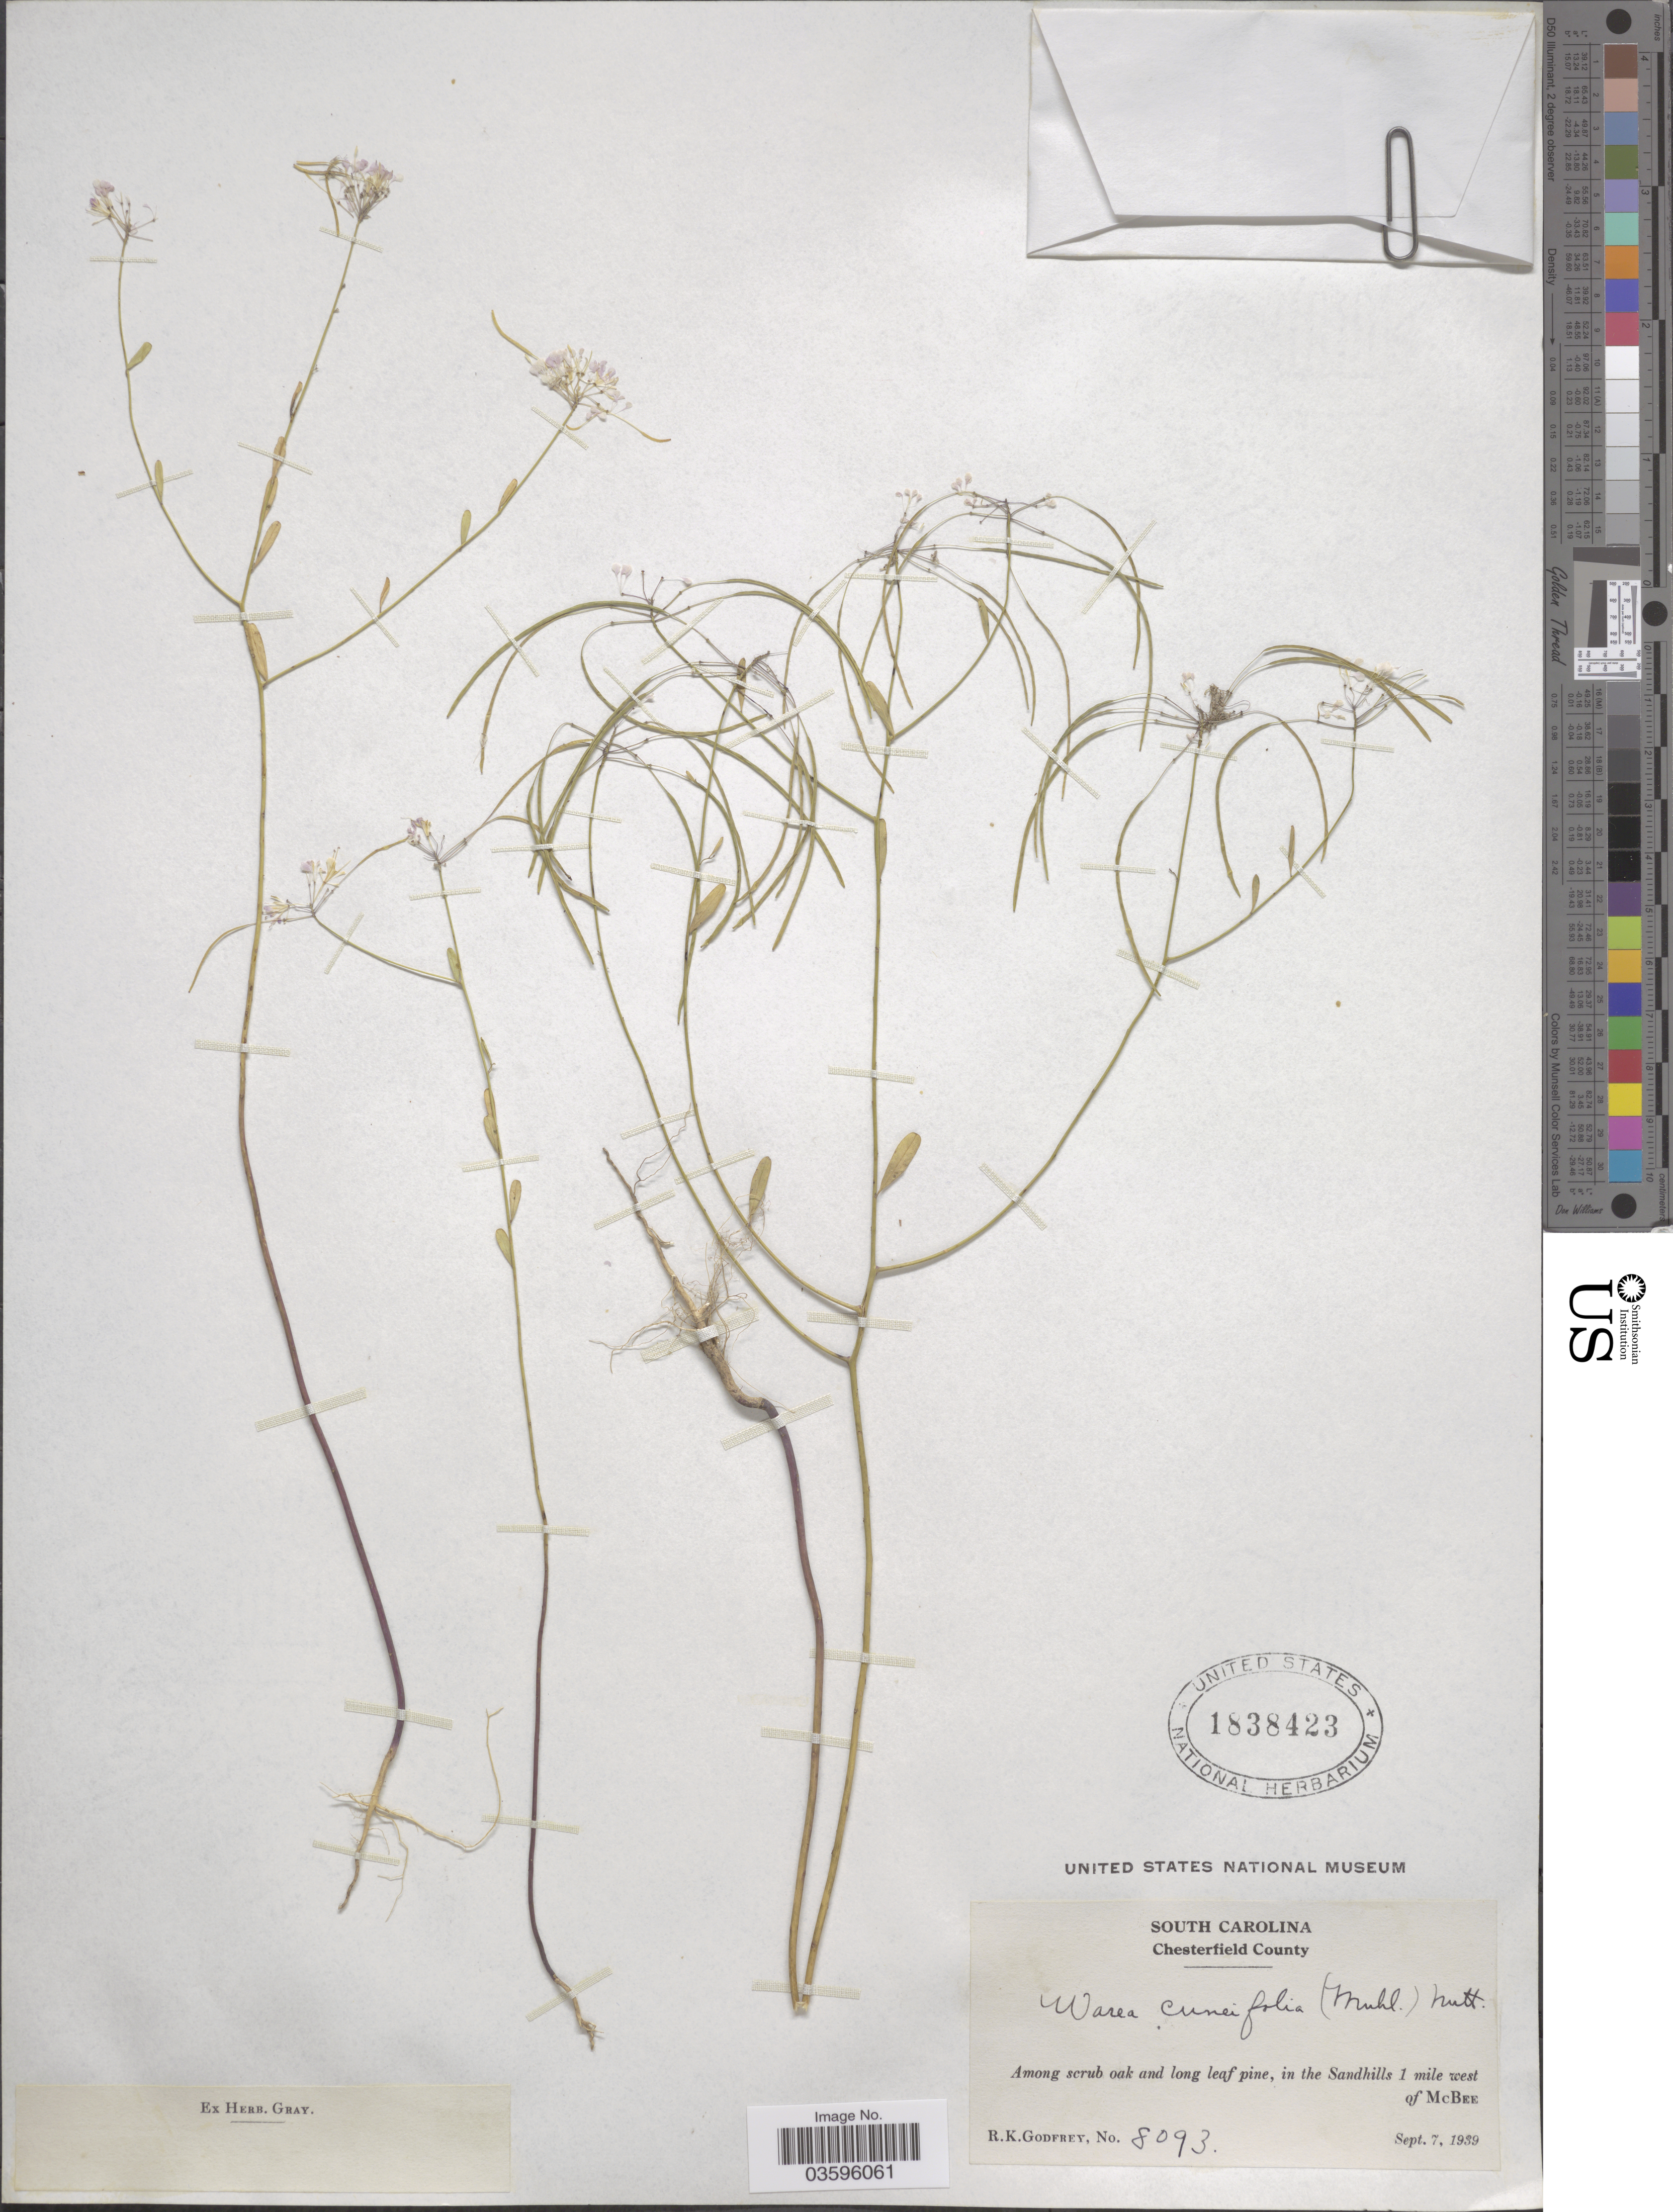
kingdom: Plantae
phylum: Tracheophyta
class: Magnoliopsida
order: Brassicales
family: Brassicaceae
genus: Warea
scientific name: Warea cuneifolia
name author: (Muhl. ex Nutt.) Nutt.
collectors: R. K. Godfrey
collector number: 8093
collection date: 1939-09-07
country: United States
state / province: South Carolina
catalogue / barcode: US 1838423